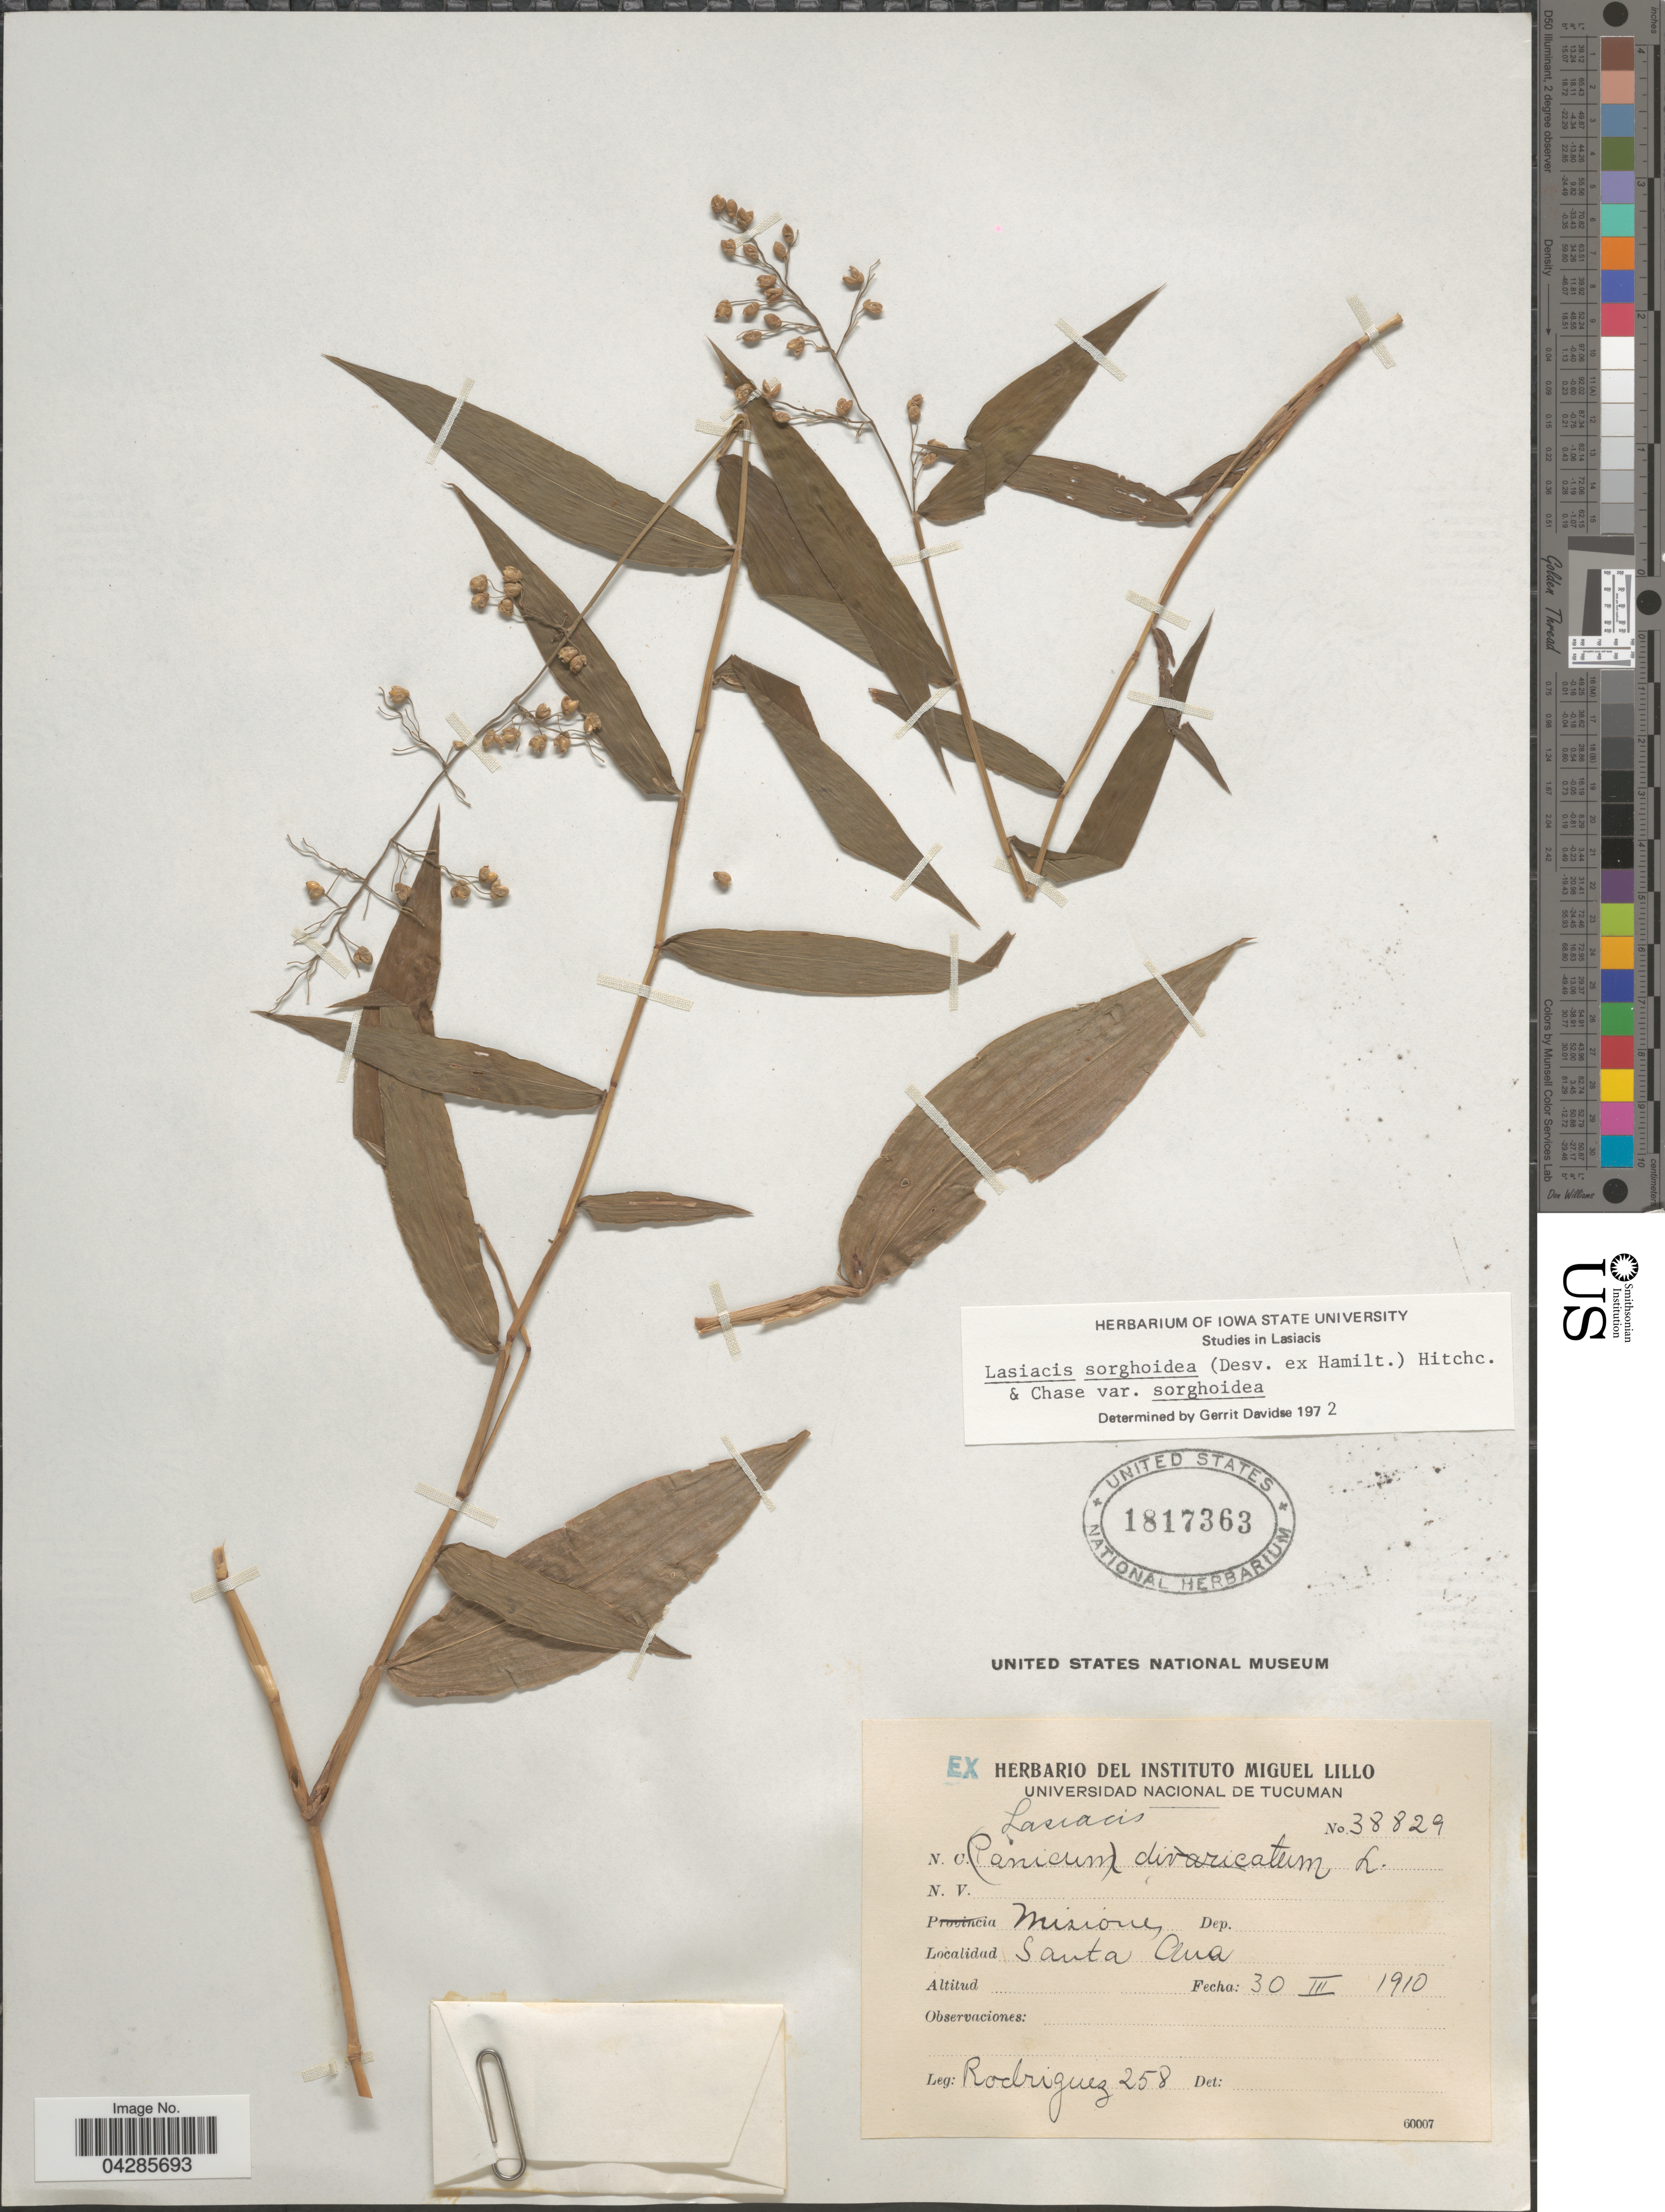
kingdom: Plantae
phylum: Tracheophyta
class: Liliopsida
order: Poales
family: Poaceae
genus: Lasiacis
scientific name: Lasiacis sorghoidea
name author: (Desv. ex Ham.) Hitchc. & Chase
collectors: Rodriguez, --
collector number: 258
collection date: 1910-03-30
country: Argentina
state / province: Misiones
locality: Santa Ana.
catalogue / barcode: US 1817363